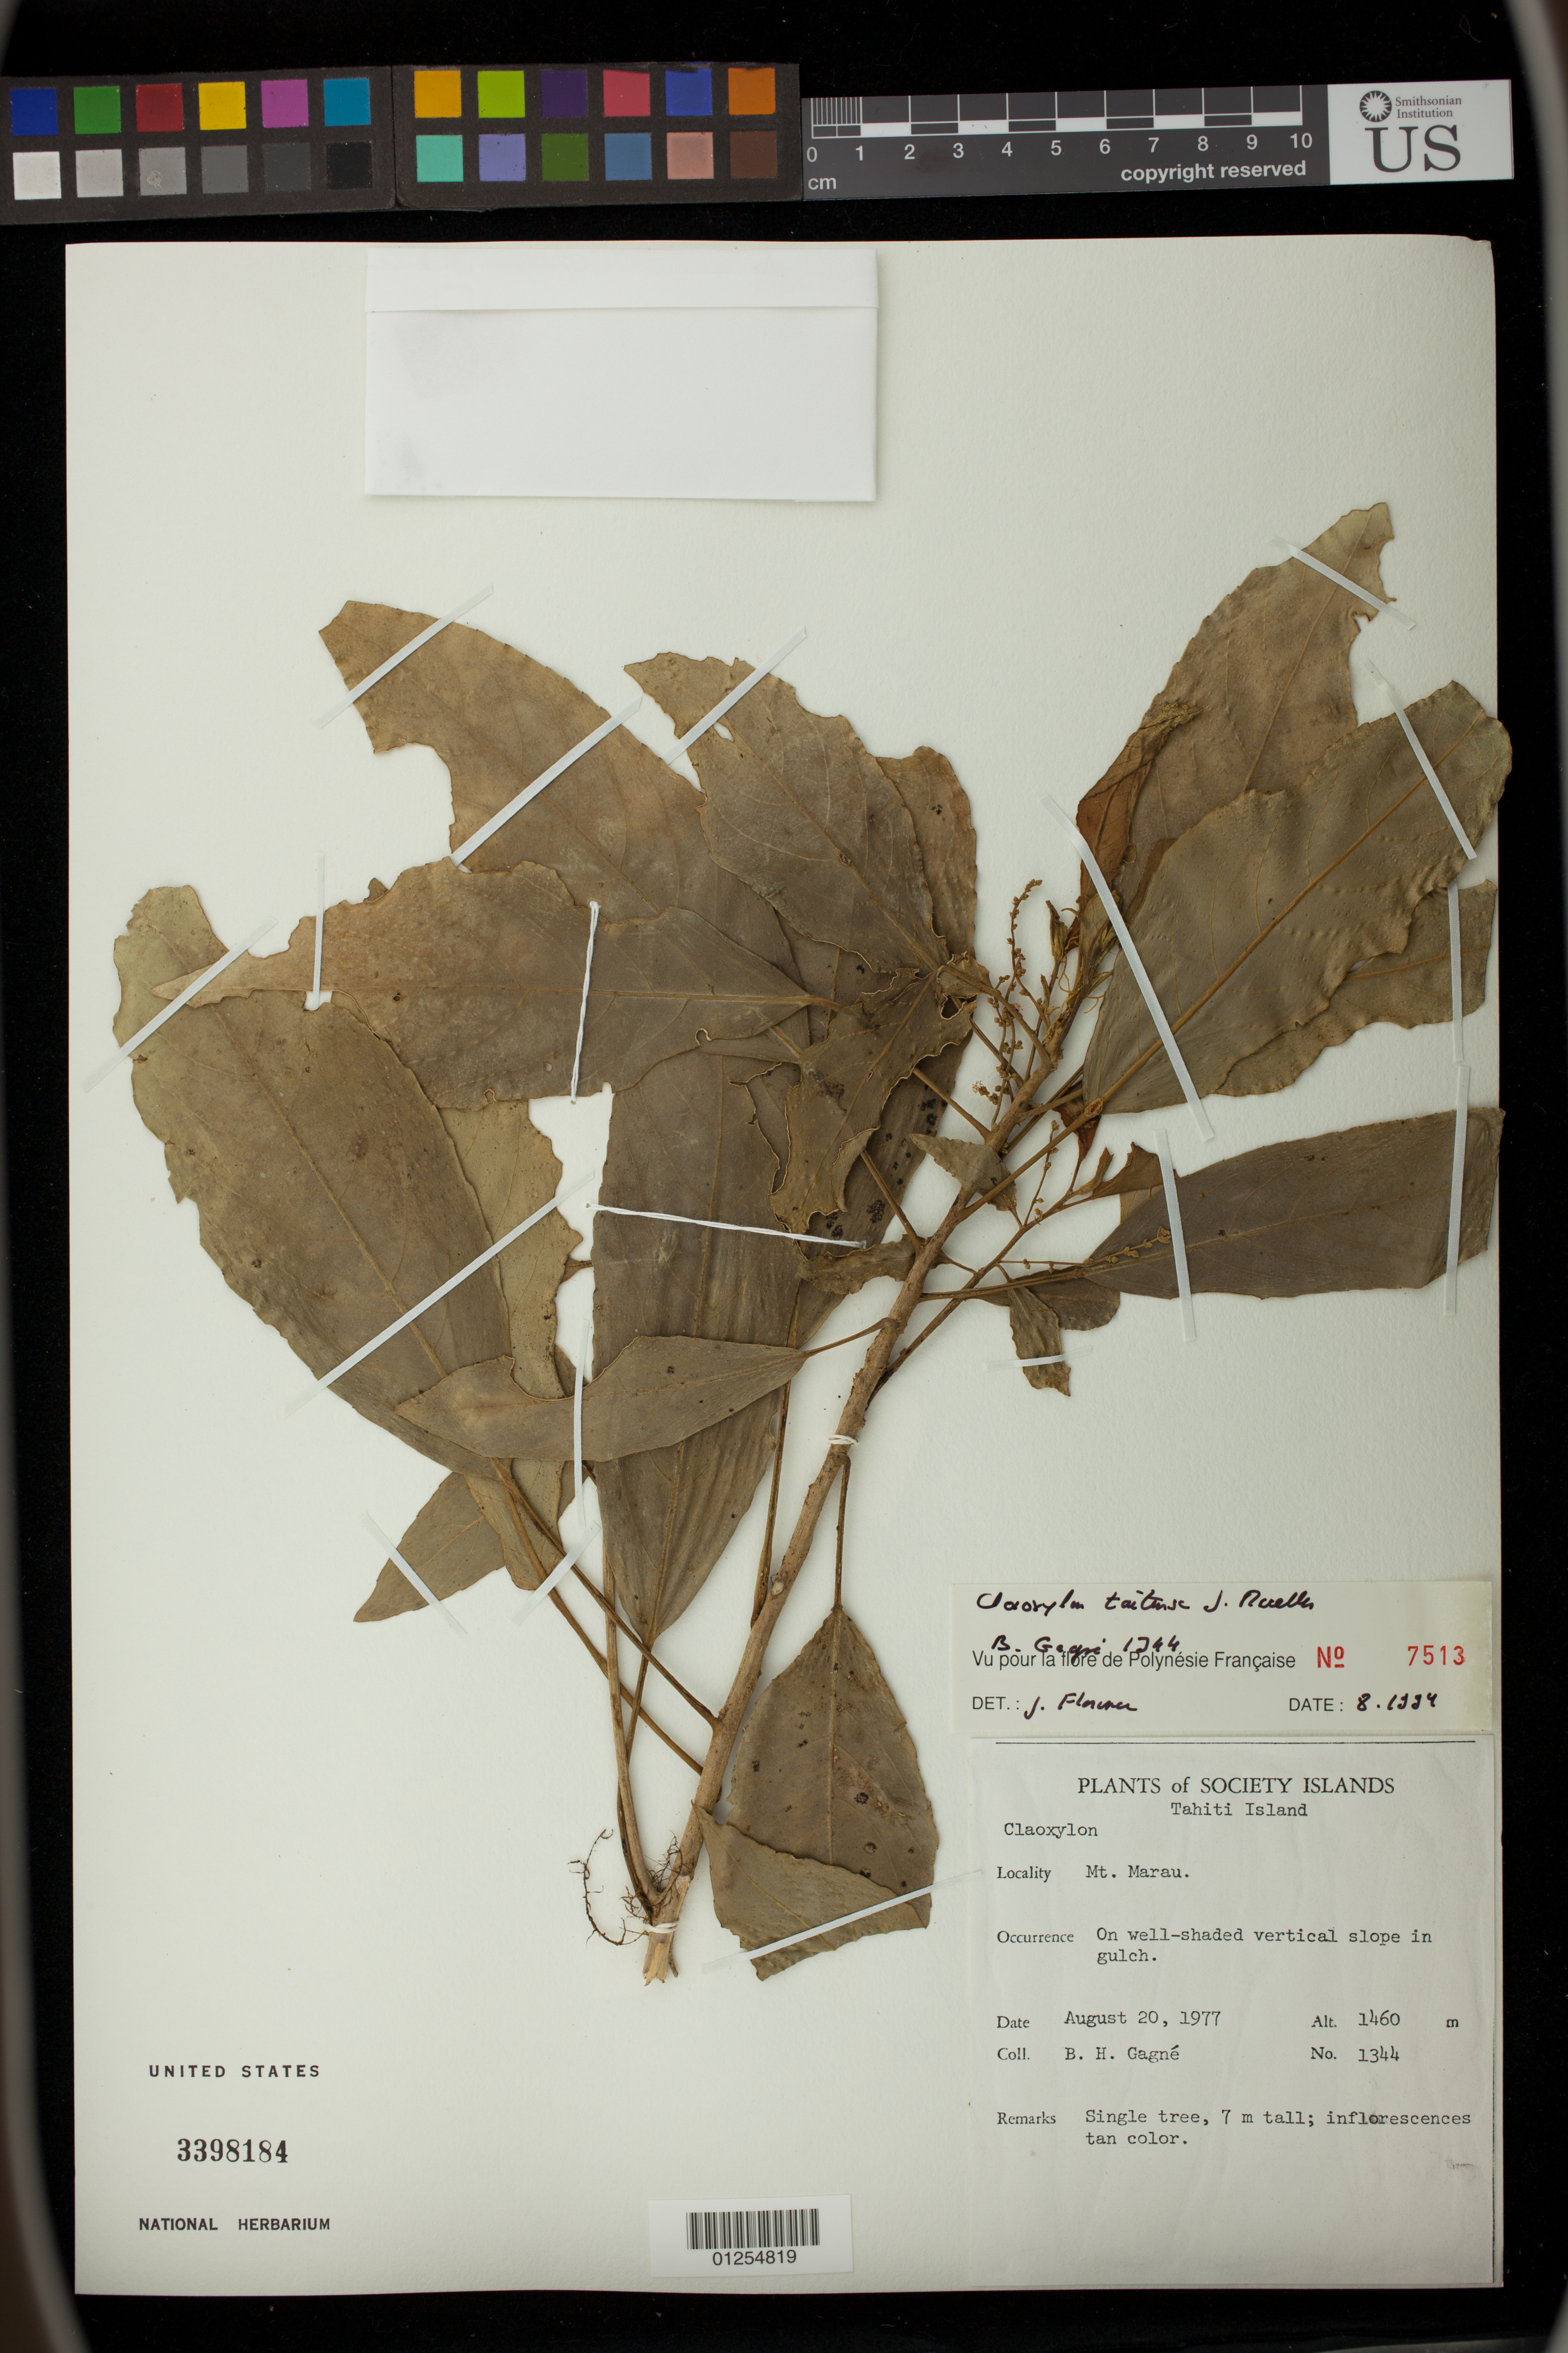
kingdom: Plantae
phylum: Tracheophyta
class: Magnoliopsida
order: Malpighiales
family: Euphorbiaceae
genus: Claoxylon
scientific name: Claoxylon taitense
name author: Müll. Arg.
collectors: B. H. Gagné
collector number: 1344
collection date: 1977-08-20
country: French Polynesia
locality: Tahiti Island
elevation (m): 1460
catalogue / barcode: US 3398184